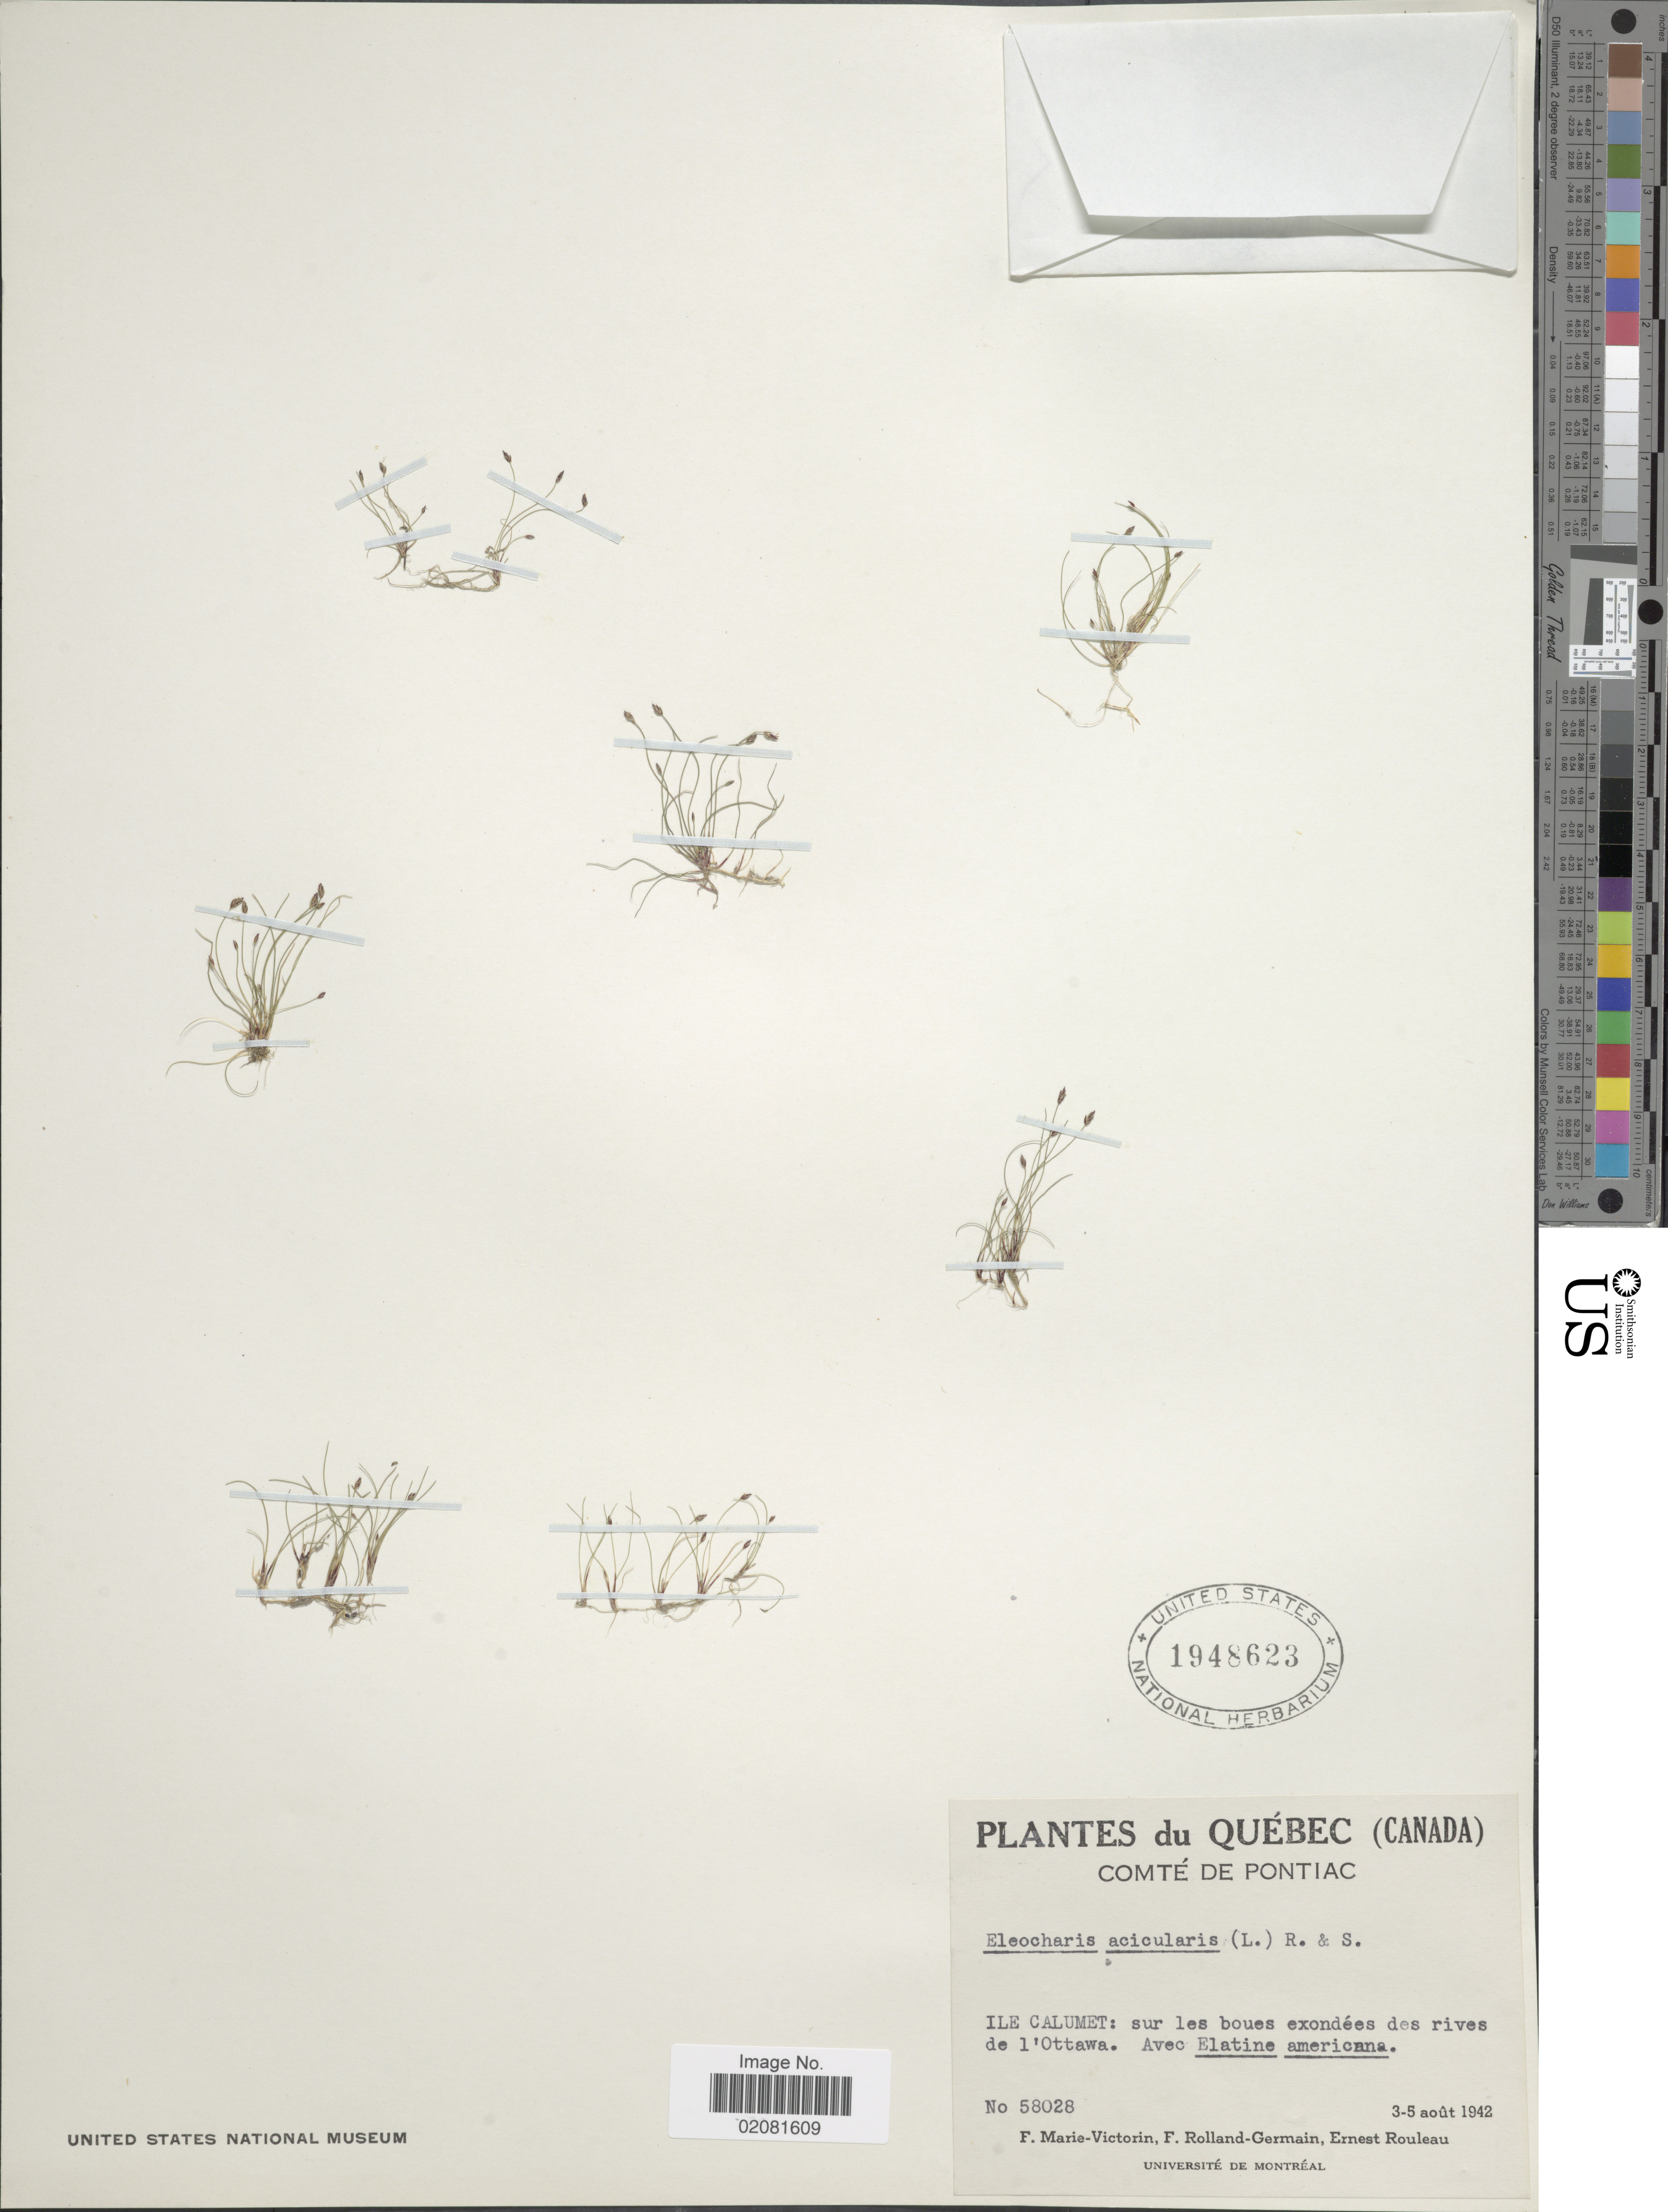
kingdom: Plantae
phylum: Tracheophyta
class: Liliopsida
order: Poales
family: Cyperaceae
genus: Eleocharis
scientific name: Eleocharis acicularis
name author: (L.) Roem. & Schult.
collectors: F. Marie-Victorin, Rolland-Germain & E. Rouleau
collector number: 58028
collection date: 1942-08-03/1942-08-05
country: Canada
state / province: Quebec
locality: Comté de Pontiac. Ile Calumet: sur les boues exondées des rives de l'Ottawa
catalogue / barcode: US 1948623